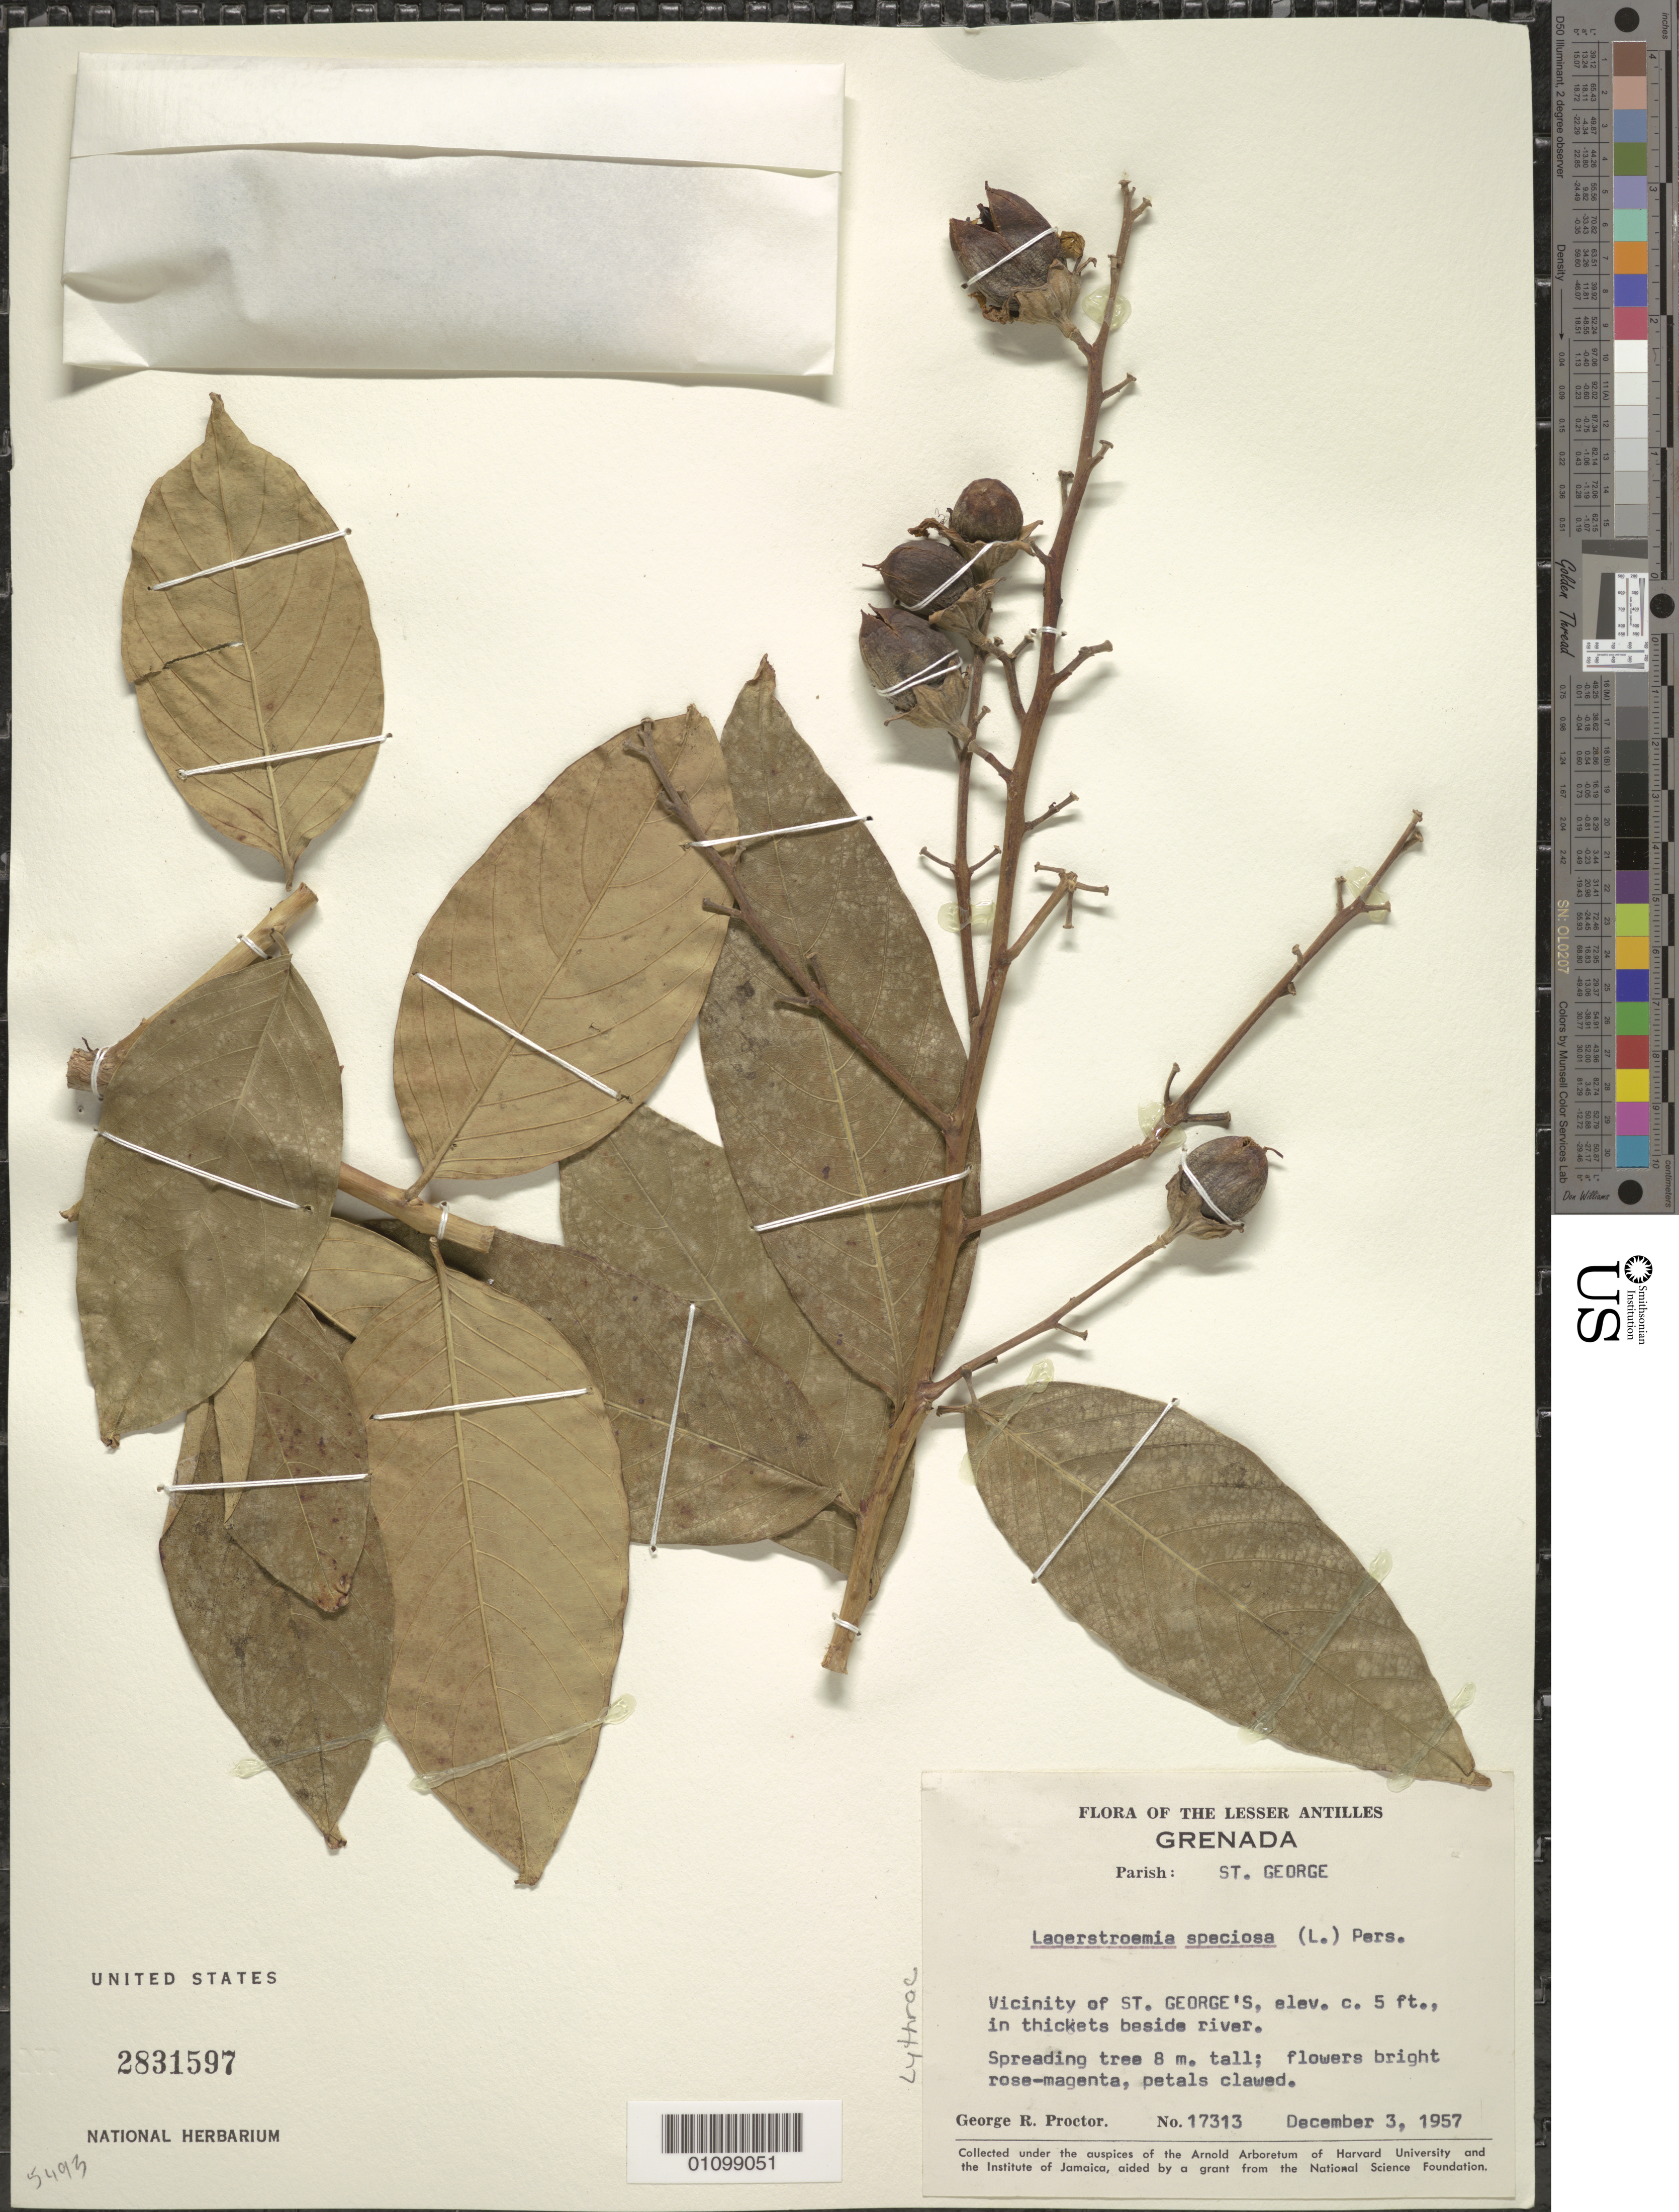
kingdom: Plantae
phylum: Tracheophyta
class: Magnoliopsida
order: Myrtales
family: Lythraceae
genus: Lagerstroemia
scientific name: Lagerstroemia speciosa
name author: (L.) Pers.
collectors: G. R. Proctor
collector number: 17313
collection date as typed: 03 Dec 1957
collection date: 1957-12-03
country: Grenada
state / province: Saint George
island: Grenada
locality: In thickets beside river.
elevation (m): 2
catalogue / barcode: US 2831597